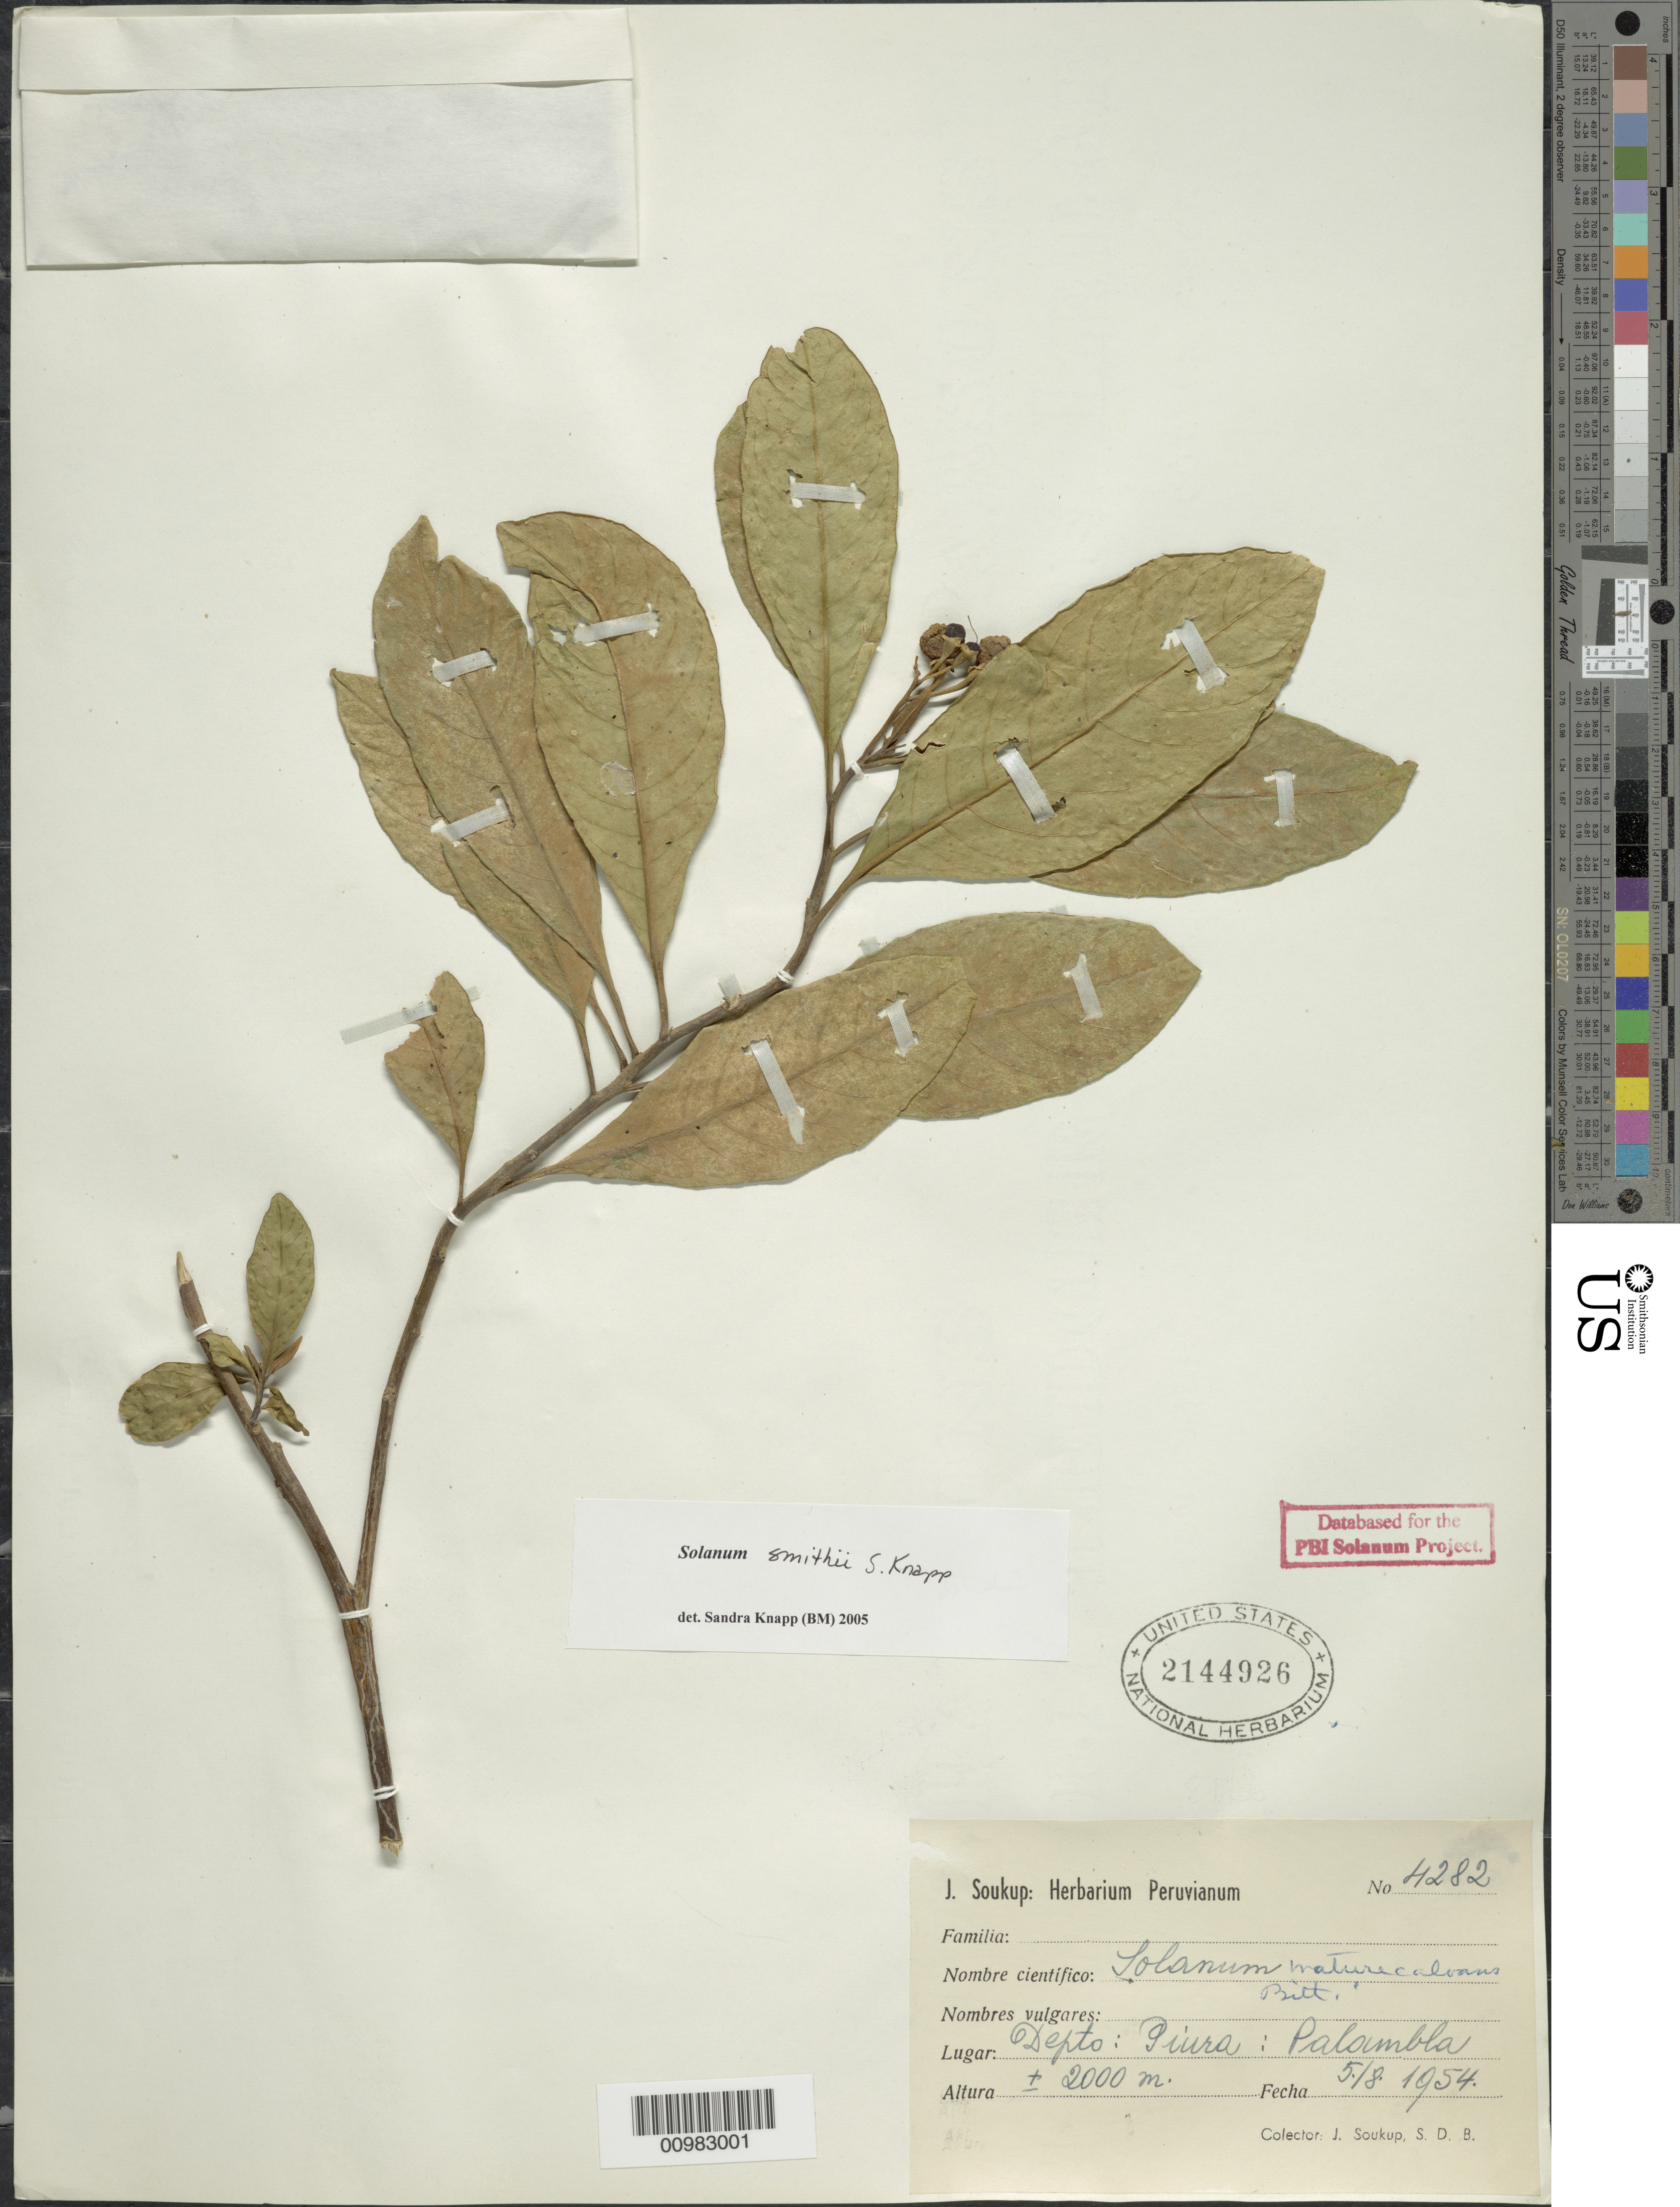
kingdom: Plantae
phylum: Tracheophyta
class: Magnoliopsida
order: Solanales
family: Solanaceae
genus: Solanum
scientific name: Solanum smithii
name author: S. Knapp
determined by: Knapp, S. D.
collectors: J. J. Soukup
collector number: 4282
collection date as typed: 5 Aug 1954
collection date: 1954-08-05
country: Peru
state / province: Piura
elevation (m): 2000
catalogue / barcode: US 2144926